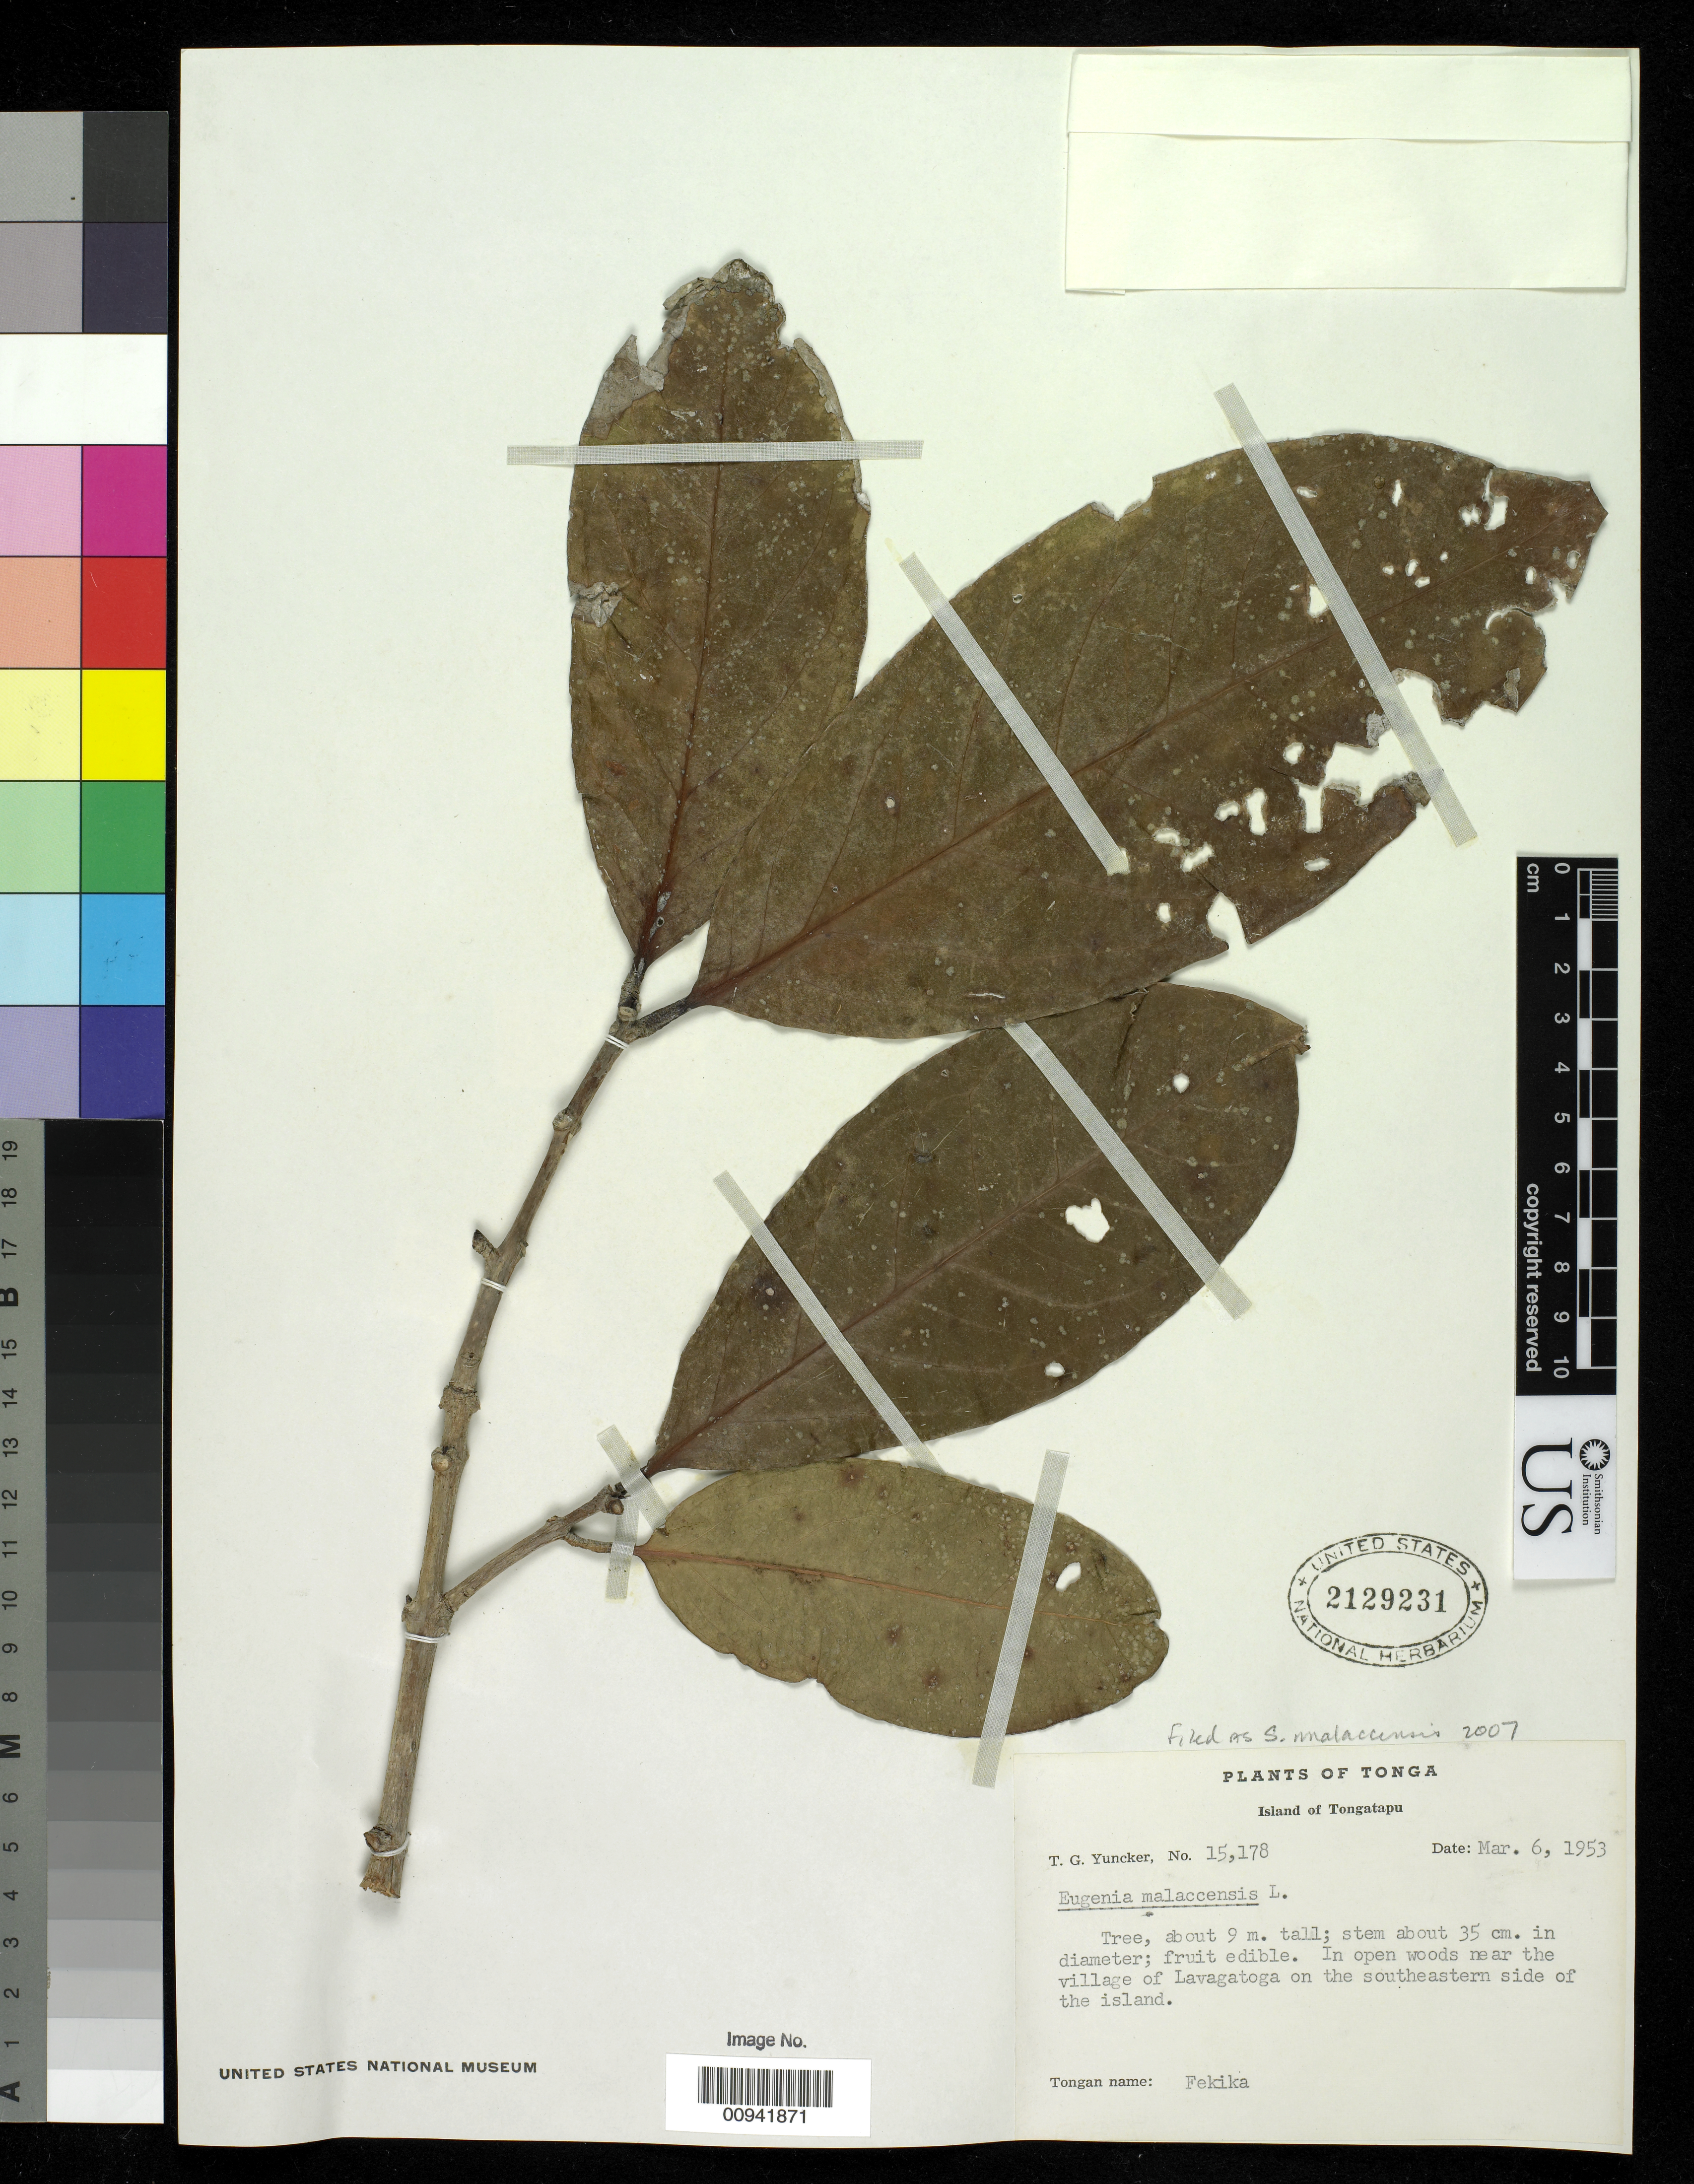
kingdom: Plantae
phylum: Tracheophyta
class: Magnoliopsida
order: Myrtales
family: Myrtaceae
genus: Syzygium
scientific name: Syzygium malaccense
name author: (L.) Merr. & L.M. Perry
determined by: Strong, Mark T., (BOT), Smithsonian Institution - National Museum of Natural History (UNITED STATES)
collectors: T. G. Yuncker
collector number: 15178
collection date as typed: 06 Mar 1953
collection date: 1953-03-06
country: Tonga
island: Tongatapu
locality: near the village of Lavagatoga on the southeastern side of the island.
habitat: In open woods.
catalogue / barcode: US 2129231